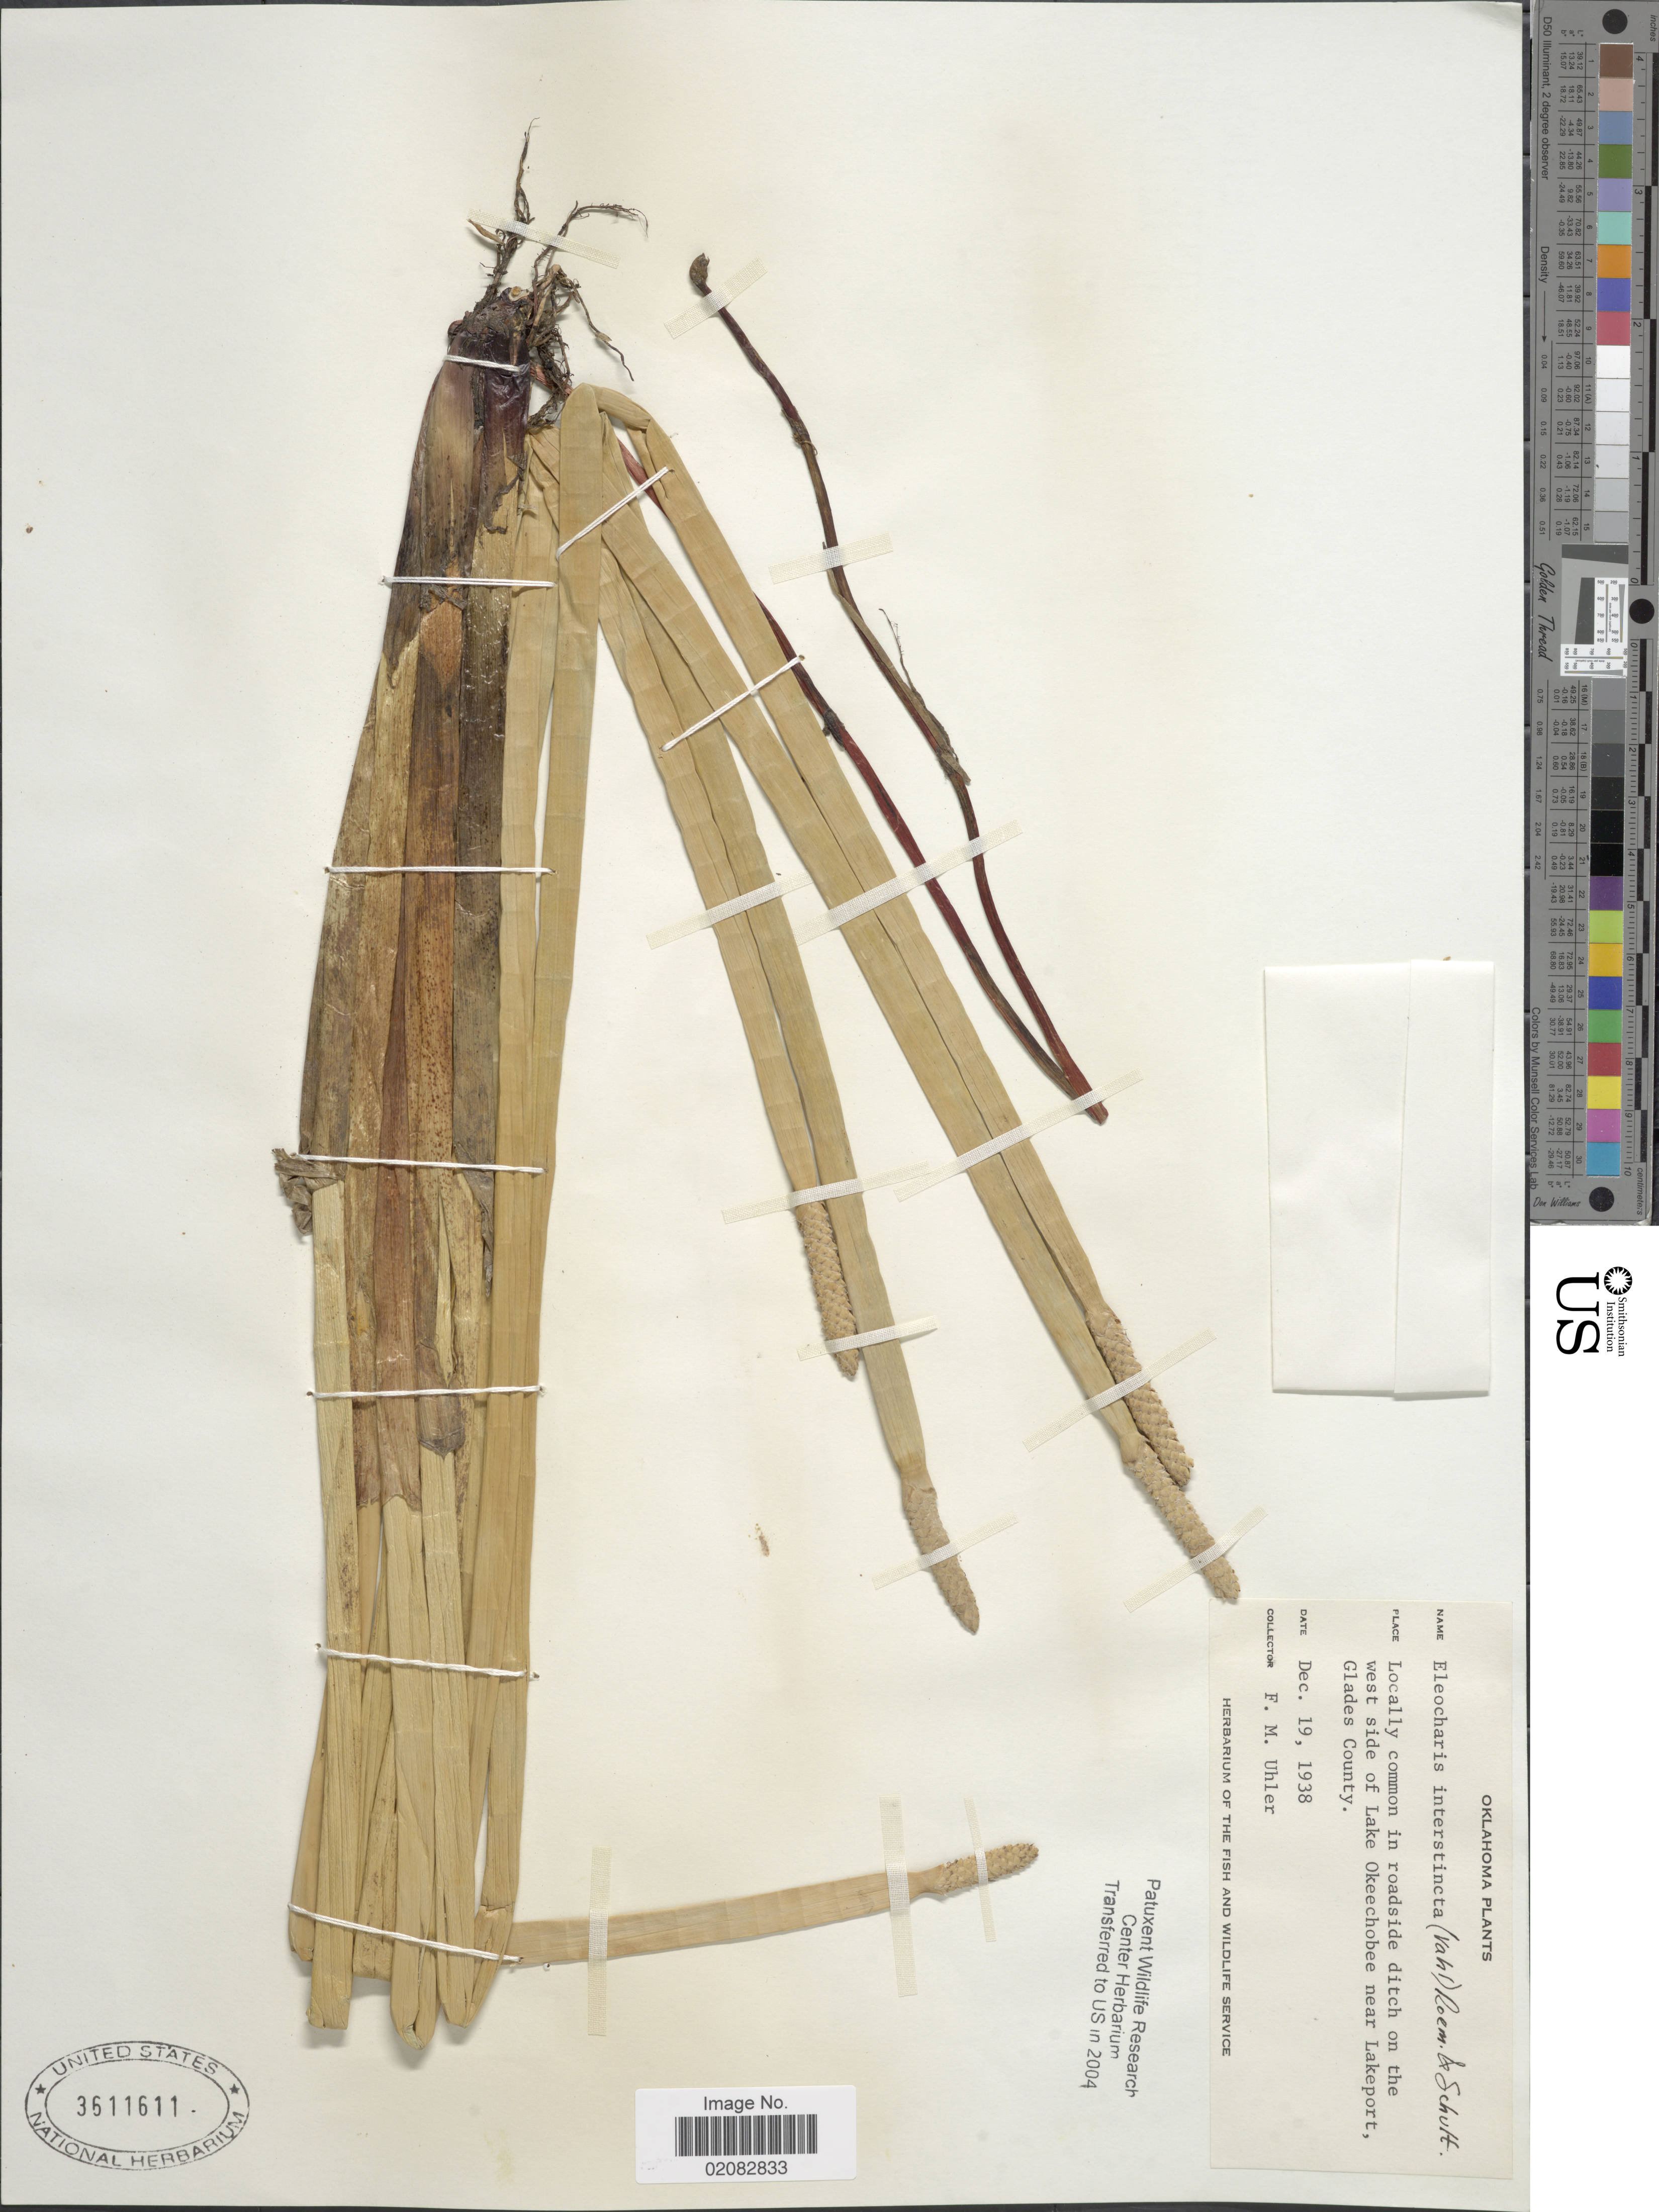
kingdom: Plantae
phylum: Tracheophyta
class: Liliopsida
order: Poales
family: Cyperaceae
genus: Eleocharis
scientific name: Eleocharis interstincta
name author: (Vahl) Roem. & Schult.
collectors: F. M. Uhler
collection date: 1938-12-19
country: United States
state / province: Oklahoma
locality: West side of Lake Okeechobee near Lakeport, Glades County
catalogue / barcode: US 3611611